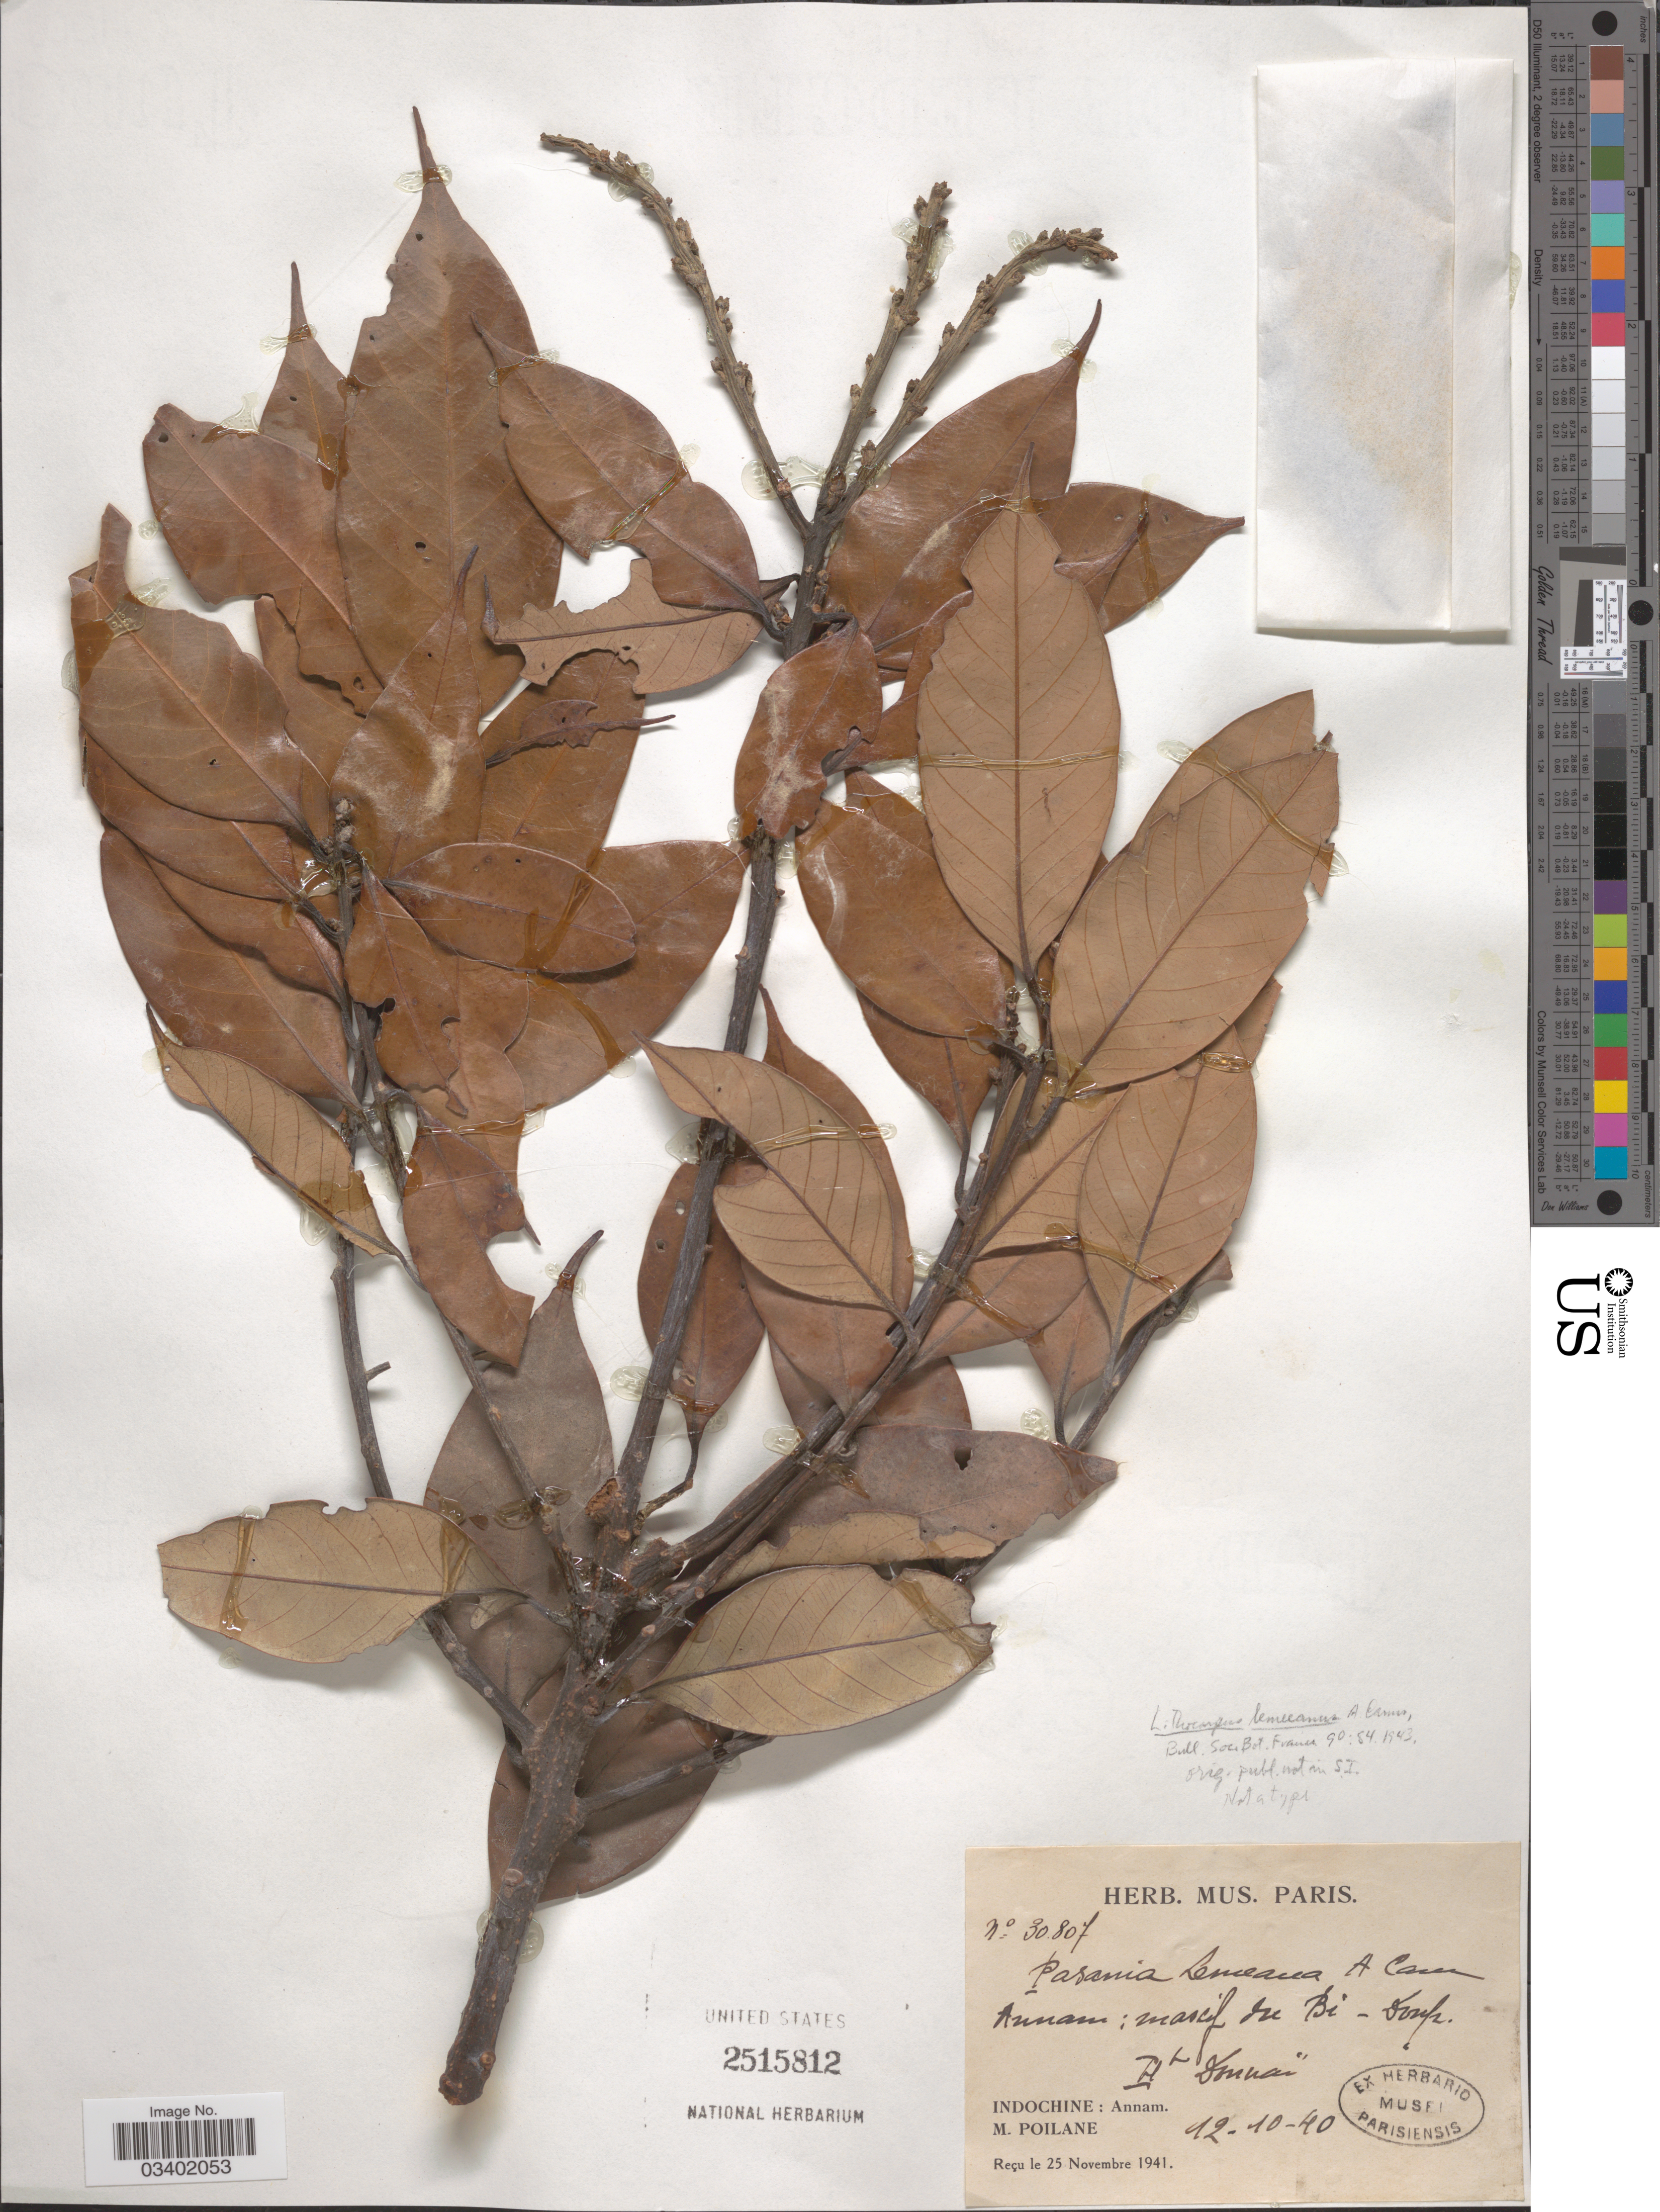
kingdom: Plantae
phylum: Tracheophyta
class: Magnoliopsida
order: Fagales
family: Fagaceae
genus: Lithocarpus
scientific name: Lithocarpus lemeeanus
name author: A. Camus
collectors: M. Poilane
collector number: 30807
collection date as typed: Transcribed d/m/y: 12/10/40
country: Vietnam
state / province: Dong Nai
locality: Annam: massif du Bi-Dong. Hte Donnaï. Indochine.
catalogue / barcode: US 2515812